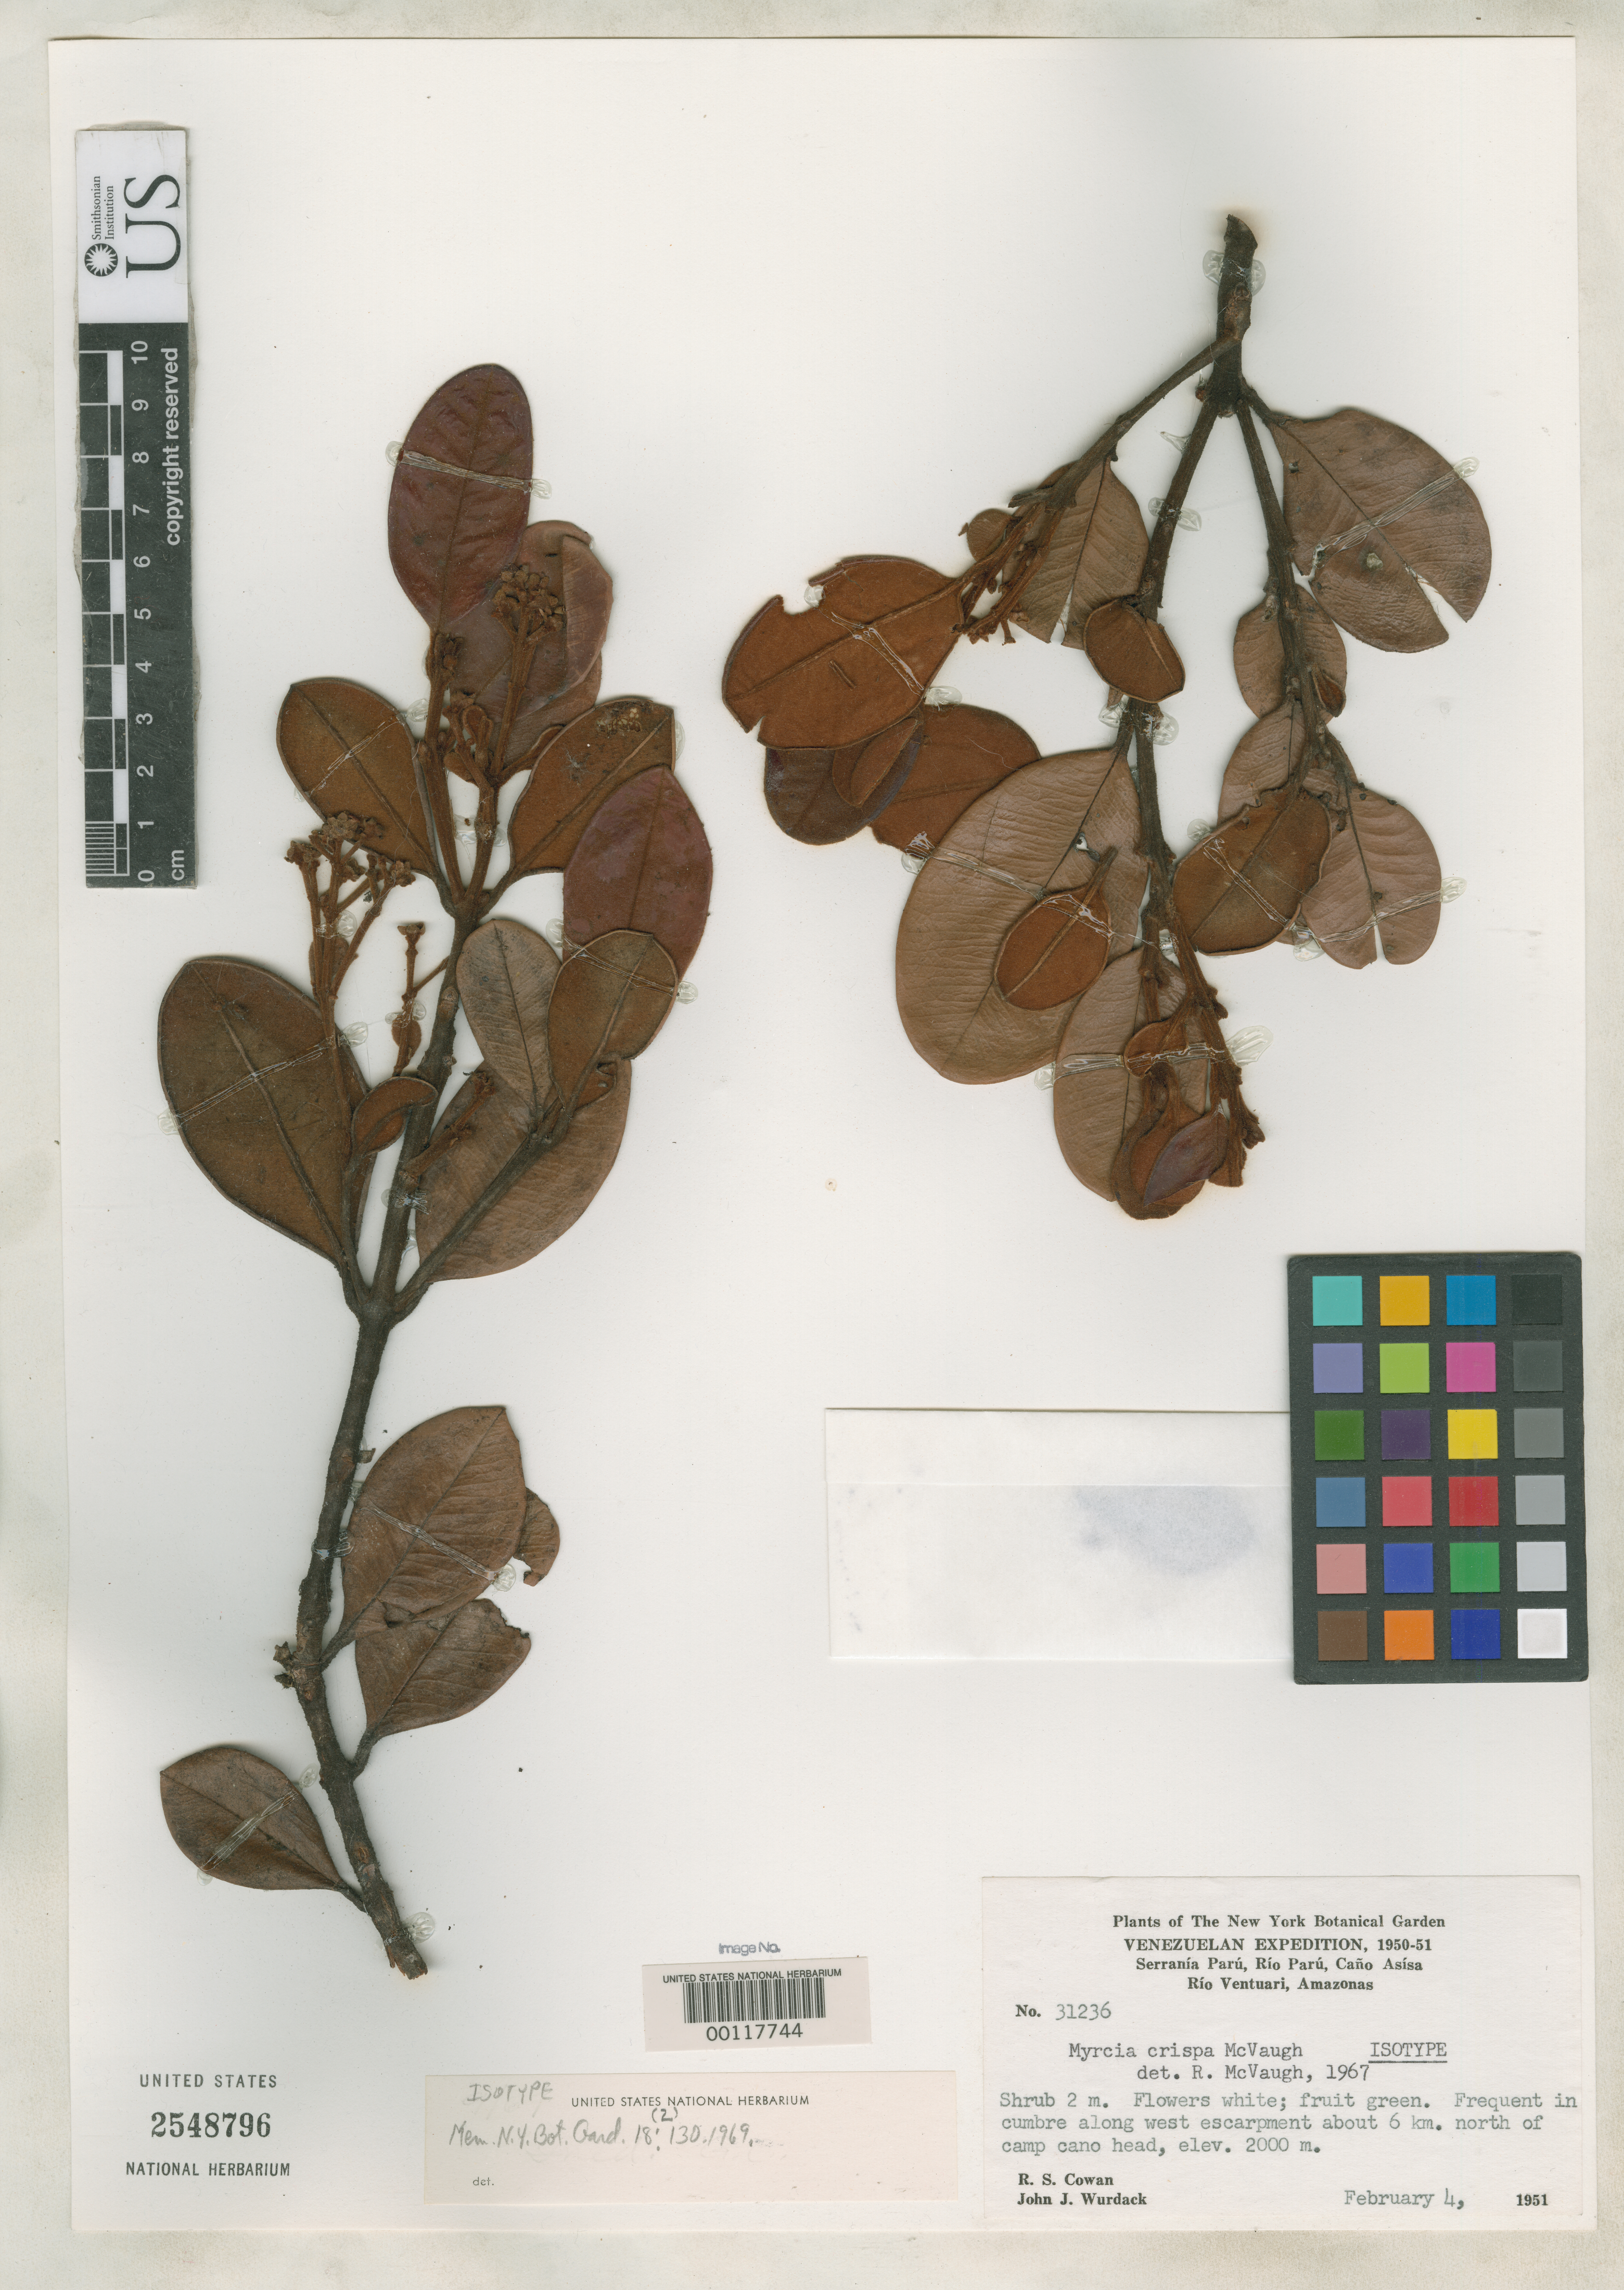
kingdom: Plantae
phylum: Tracheophyta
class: Magnoliopsida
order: Myrtales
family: Myrtaceae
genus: Myrcia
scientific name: Myrcia crispa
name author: McVaugh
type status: Isotype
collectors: R. S. Cowan & J. J. Wurdack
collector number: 31236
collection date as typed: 04 Feb 1951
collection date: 1951-02-04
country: Venezuela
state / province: Amazonas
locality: Rio Ventuari.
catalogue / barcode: US 2548796